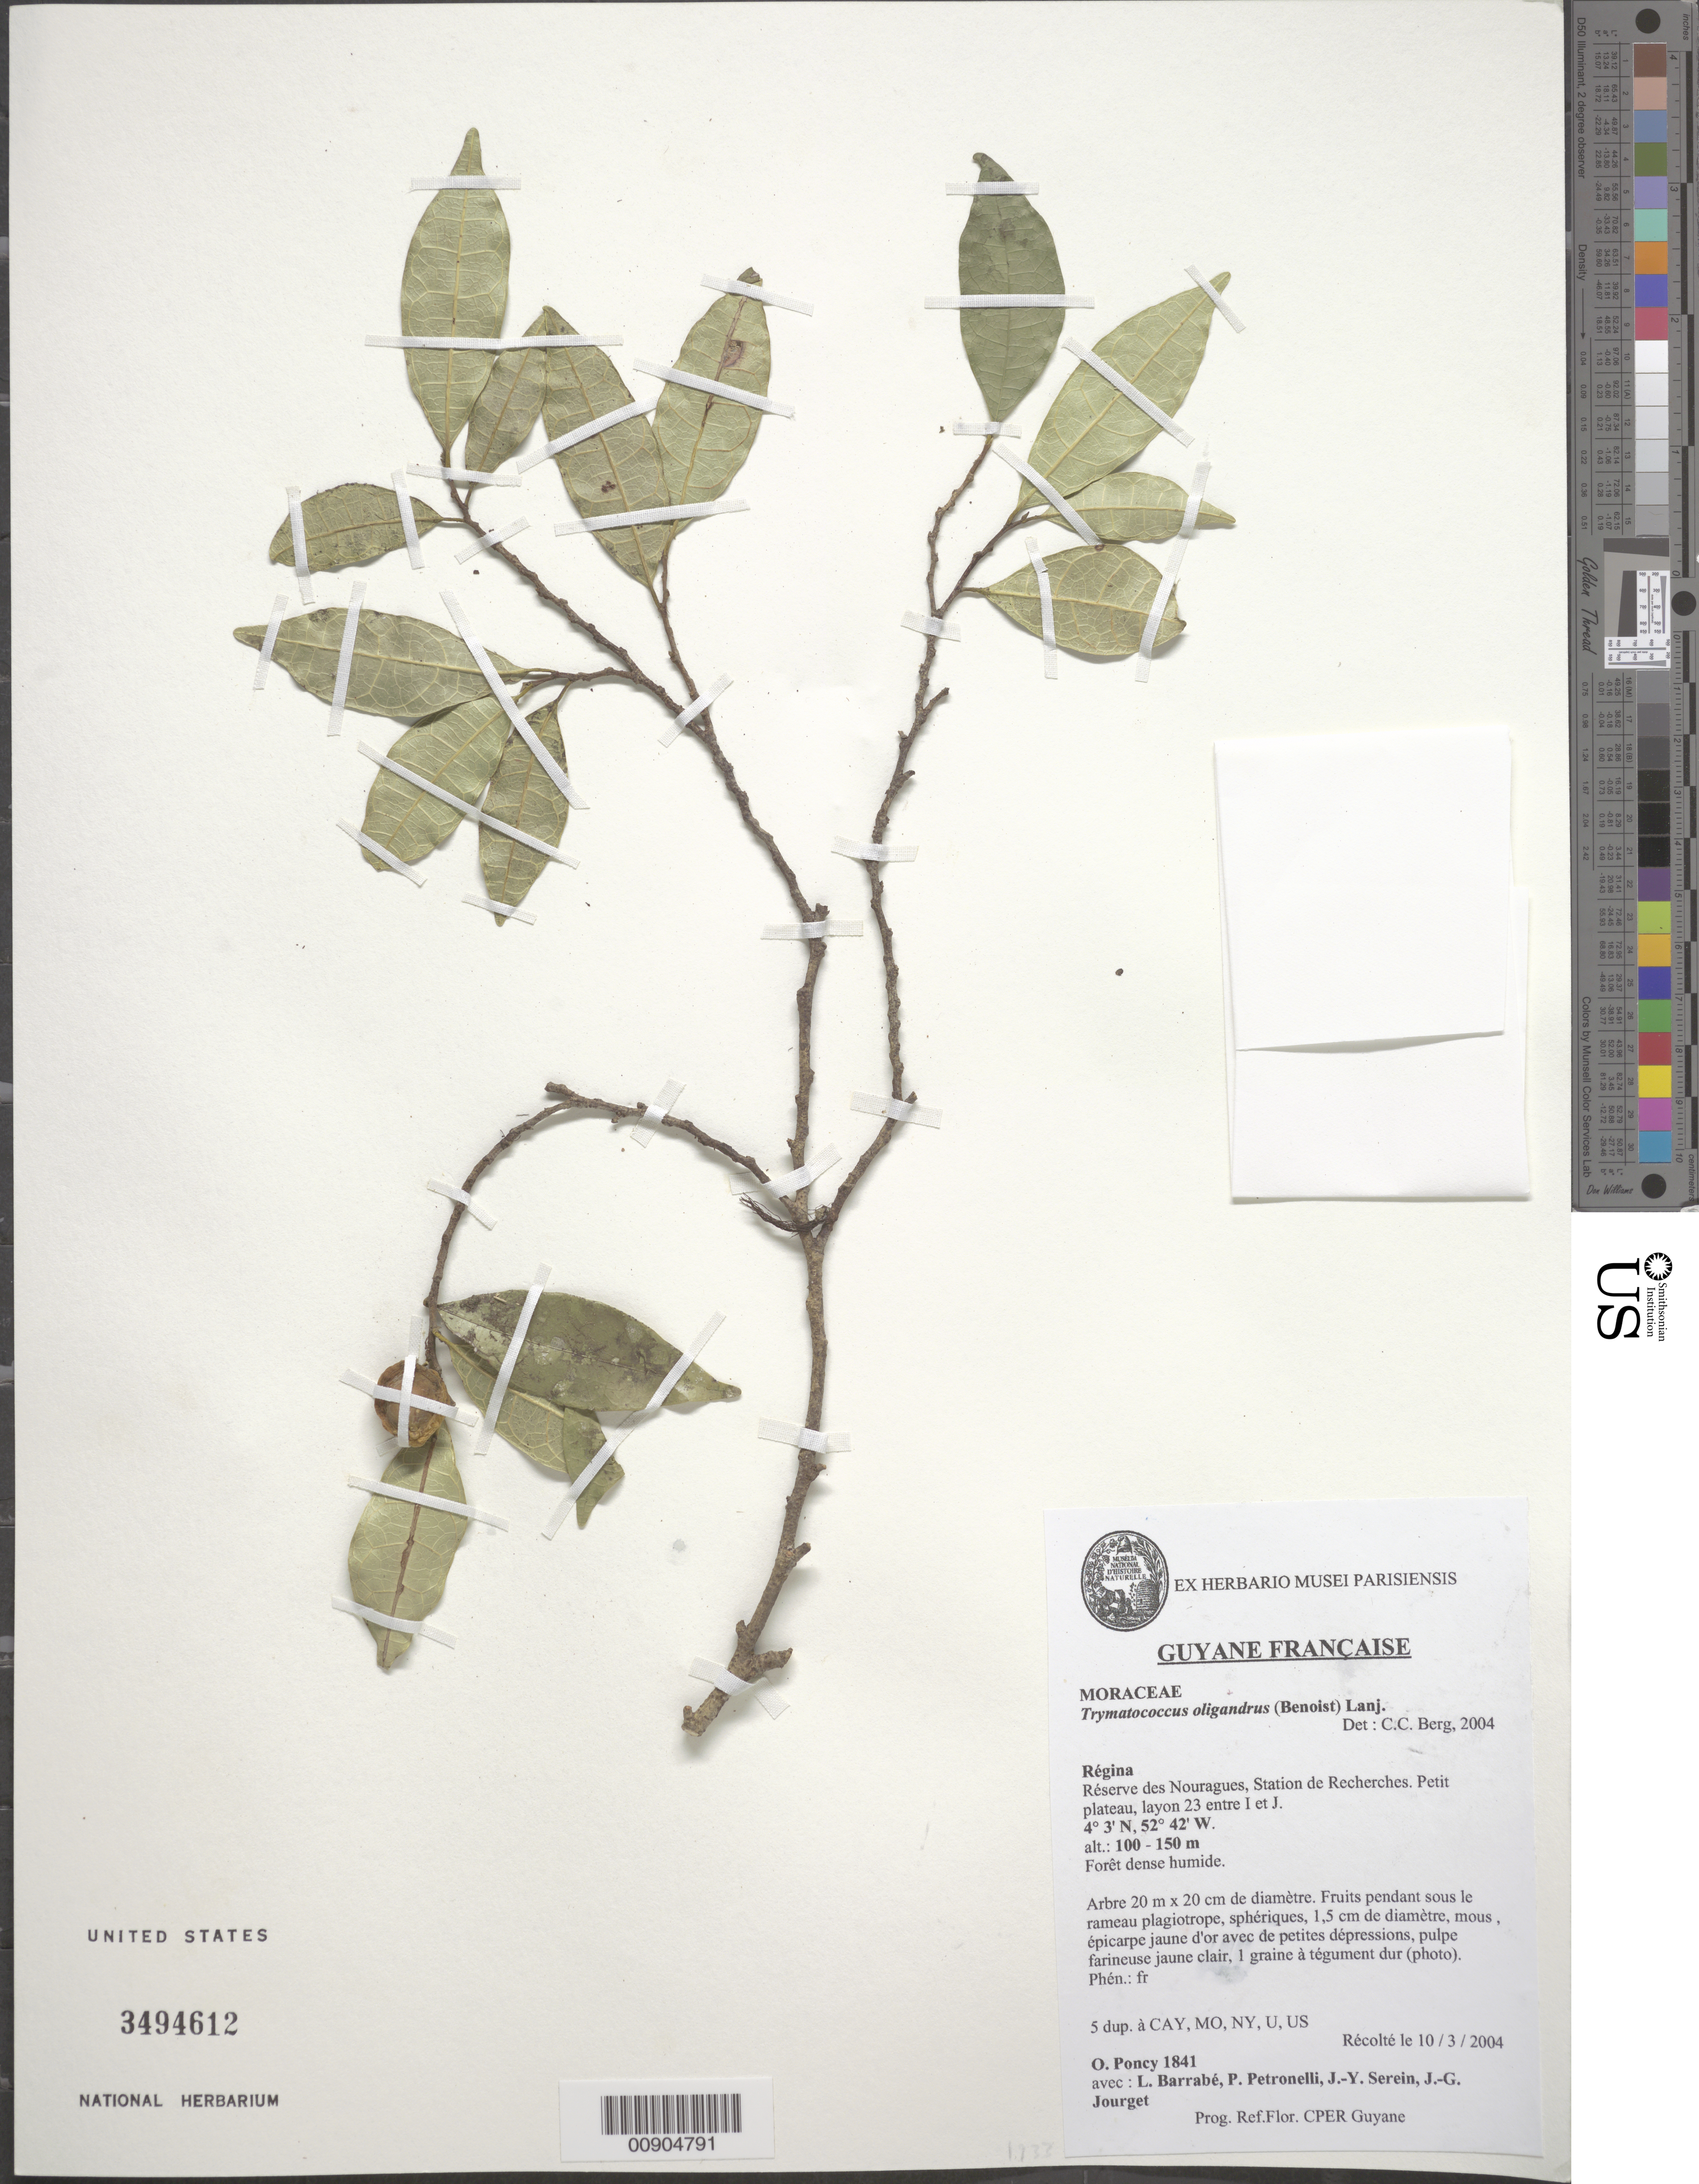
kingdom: Plantae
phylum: Tracheophyta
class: Magnoliopsida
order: Rosales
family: Moraceae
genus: Brosimum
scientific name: Brosimum oligandrum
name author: (Benoist) E. M. Gardner & Zerega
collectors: O. Poncy, L. Barrabé, P. Petronelli, J. Serein & J. Jourget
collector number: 1841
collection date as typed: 10-Mar-04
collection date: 2004-03-10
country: French Guiana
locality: Régina, Réserve des Nouragues, Station de Recherches. Petit plateau, layon 23 entre I et J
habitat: Forêt dense humide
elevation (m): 100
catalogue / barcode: US 3494612